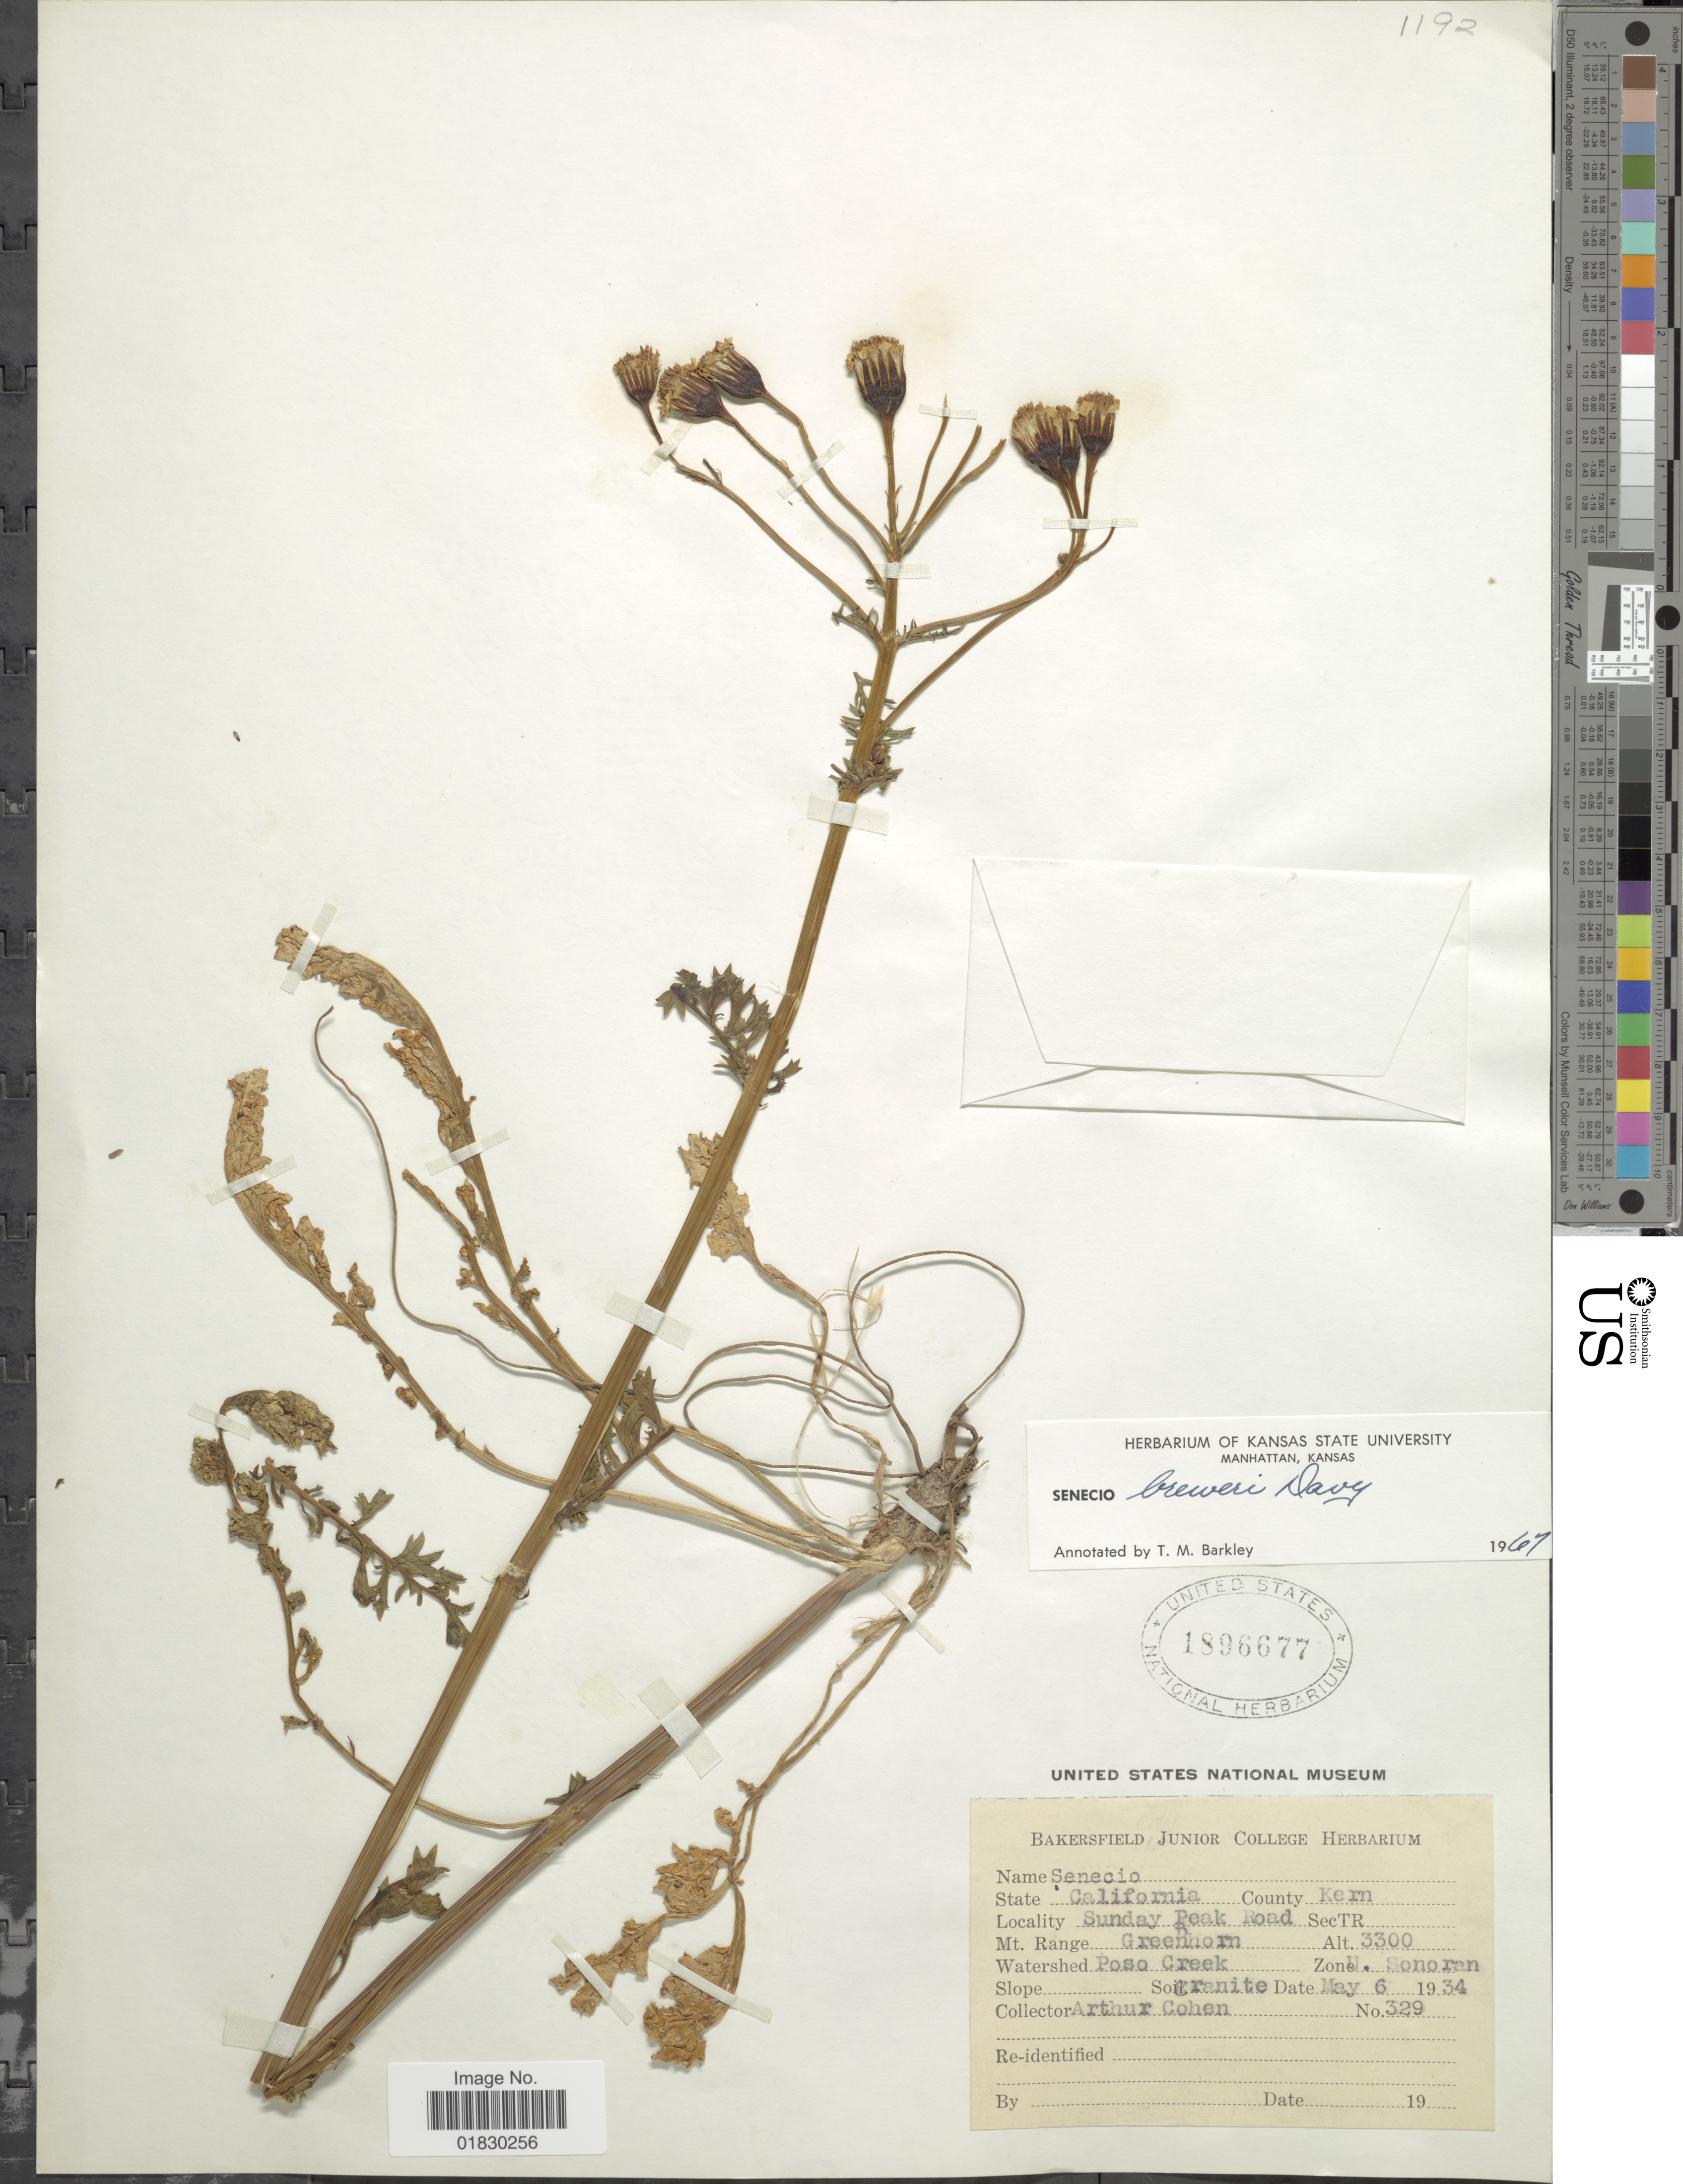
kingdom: Plantae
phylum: Tracheophyta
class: Magnoliopsida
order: Asterales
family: Asteraceae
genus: Packera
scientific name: Packera breweri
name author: (Burtt Davy) W.A. Weber & Á. Löve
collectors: A. Cohen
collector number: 329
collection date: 1934-05-06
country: United States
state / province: California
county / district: Kern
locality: State California, County Kern, Sunday Peak Road, Mt Range Greenhorn , watershed Poso Creek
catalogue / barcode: US 1896677